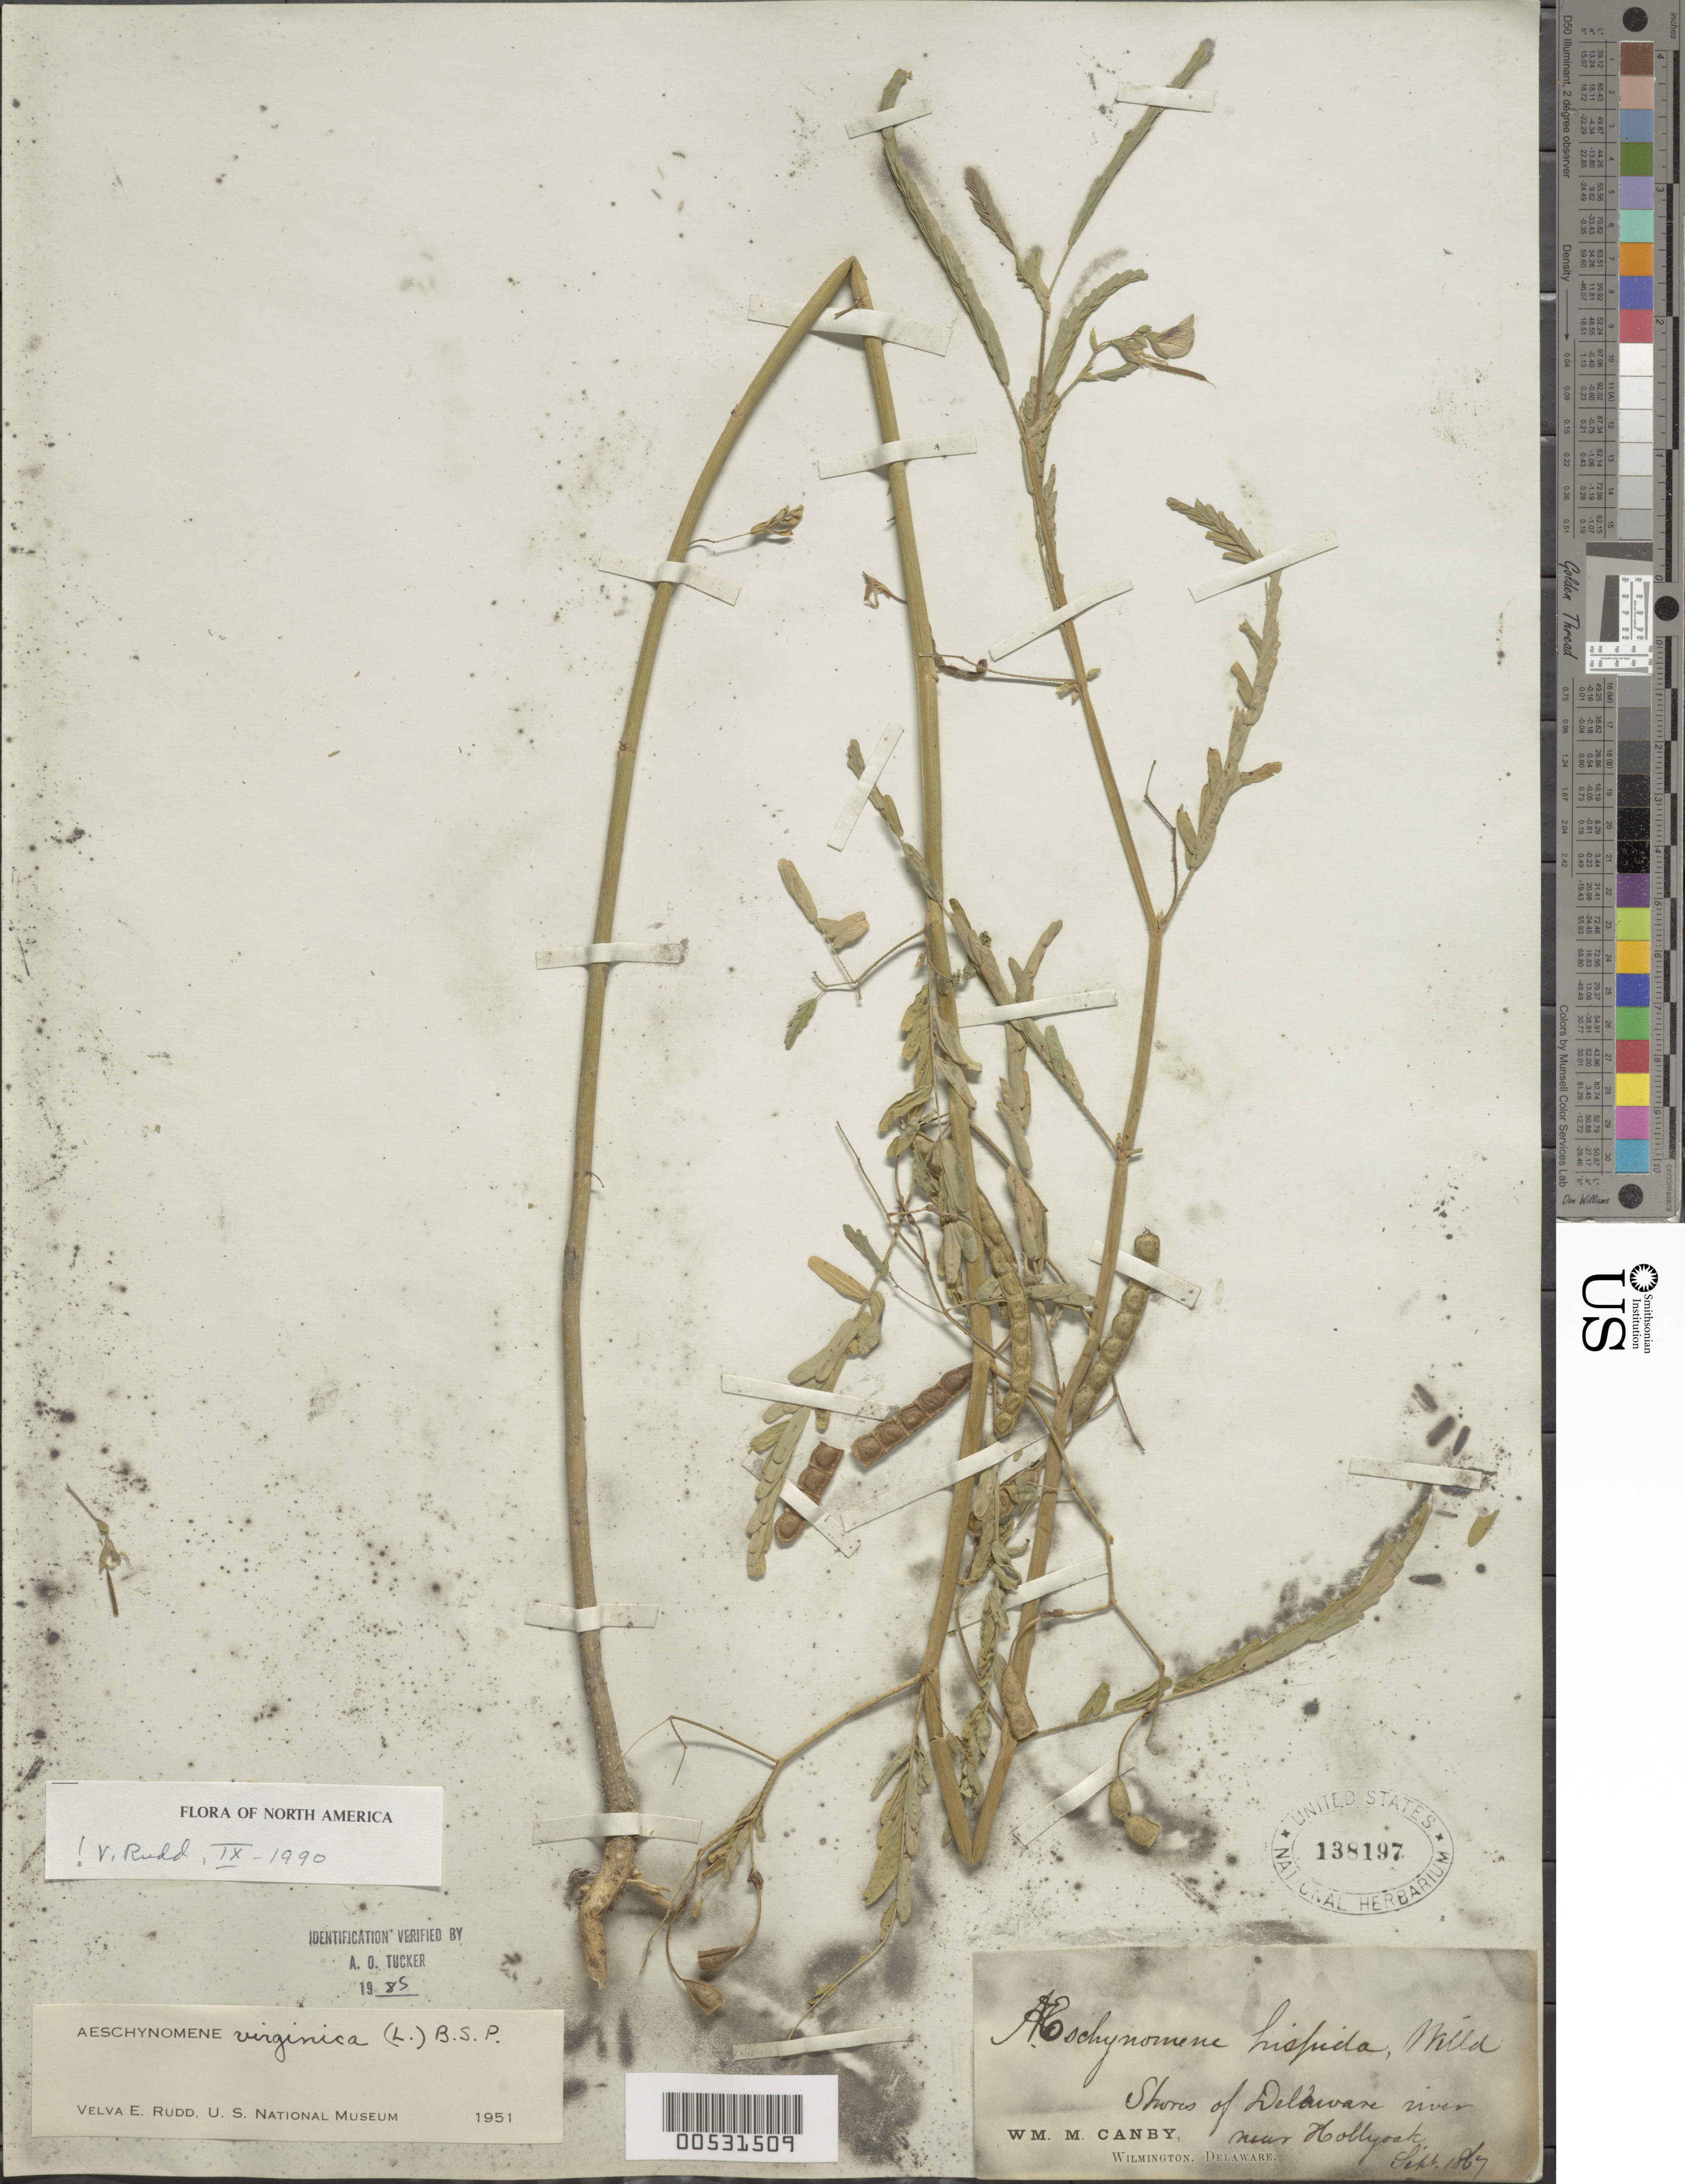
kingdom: Plantae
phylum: Tracheophyta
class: Magnoliopsida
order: Fabales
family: Fabaceae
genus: Aeschynomene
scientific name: Aeschynomene virginica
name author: (L.) Britton, Stearns & Poggenb.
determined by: Rudd, V. E.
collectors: W. M. Canby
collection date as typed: Sep 1869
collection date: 1869-09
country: United States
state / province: Delaware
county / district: New Castle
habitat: River shores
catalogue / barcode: US 138197